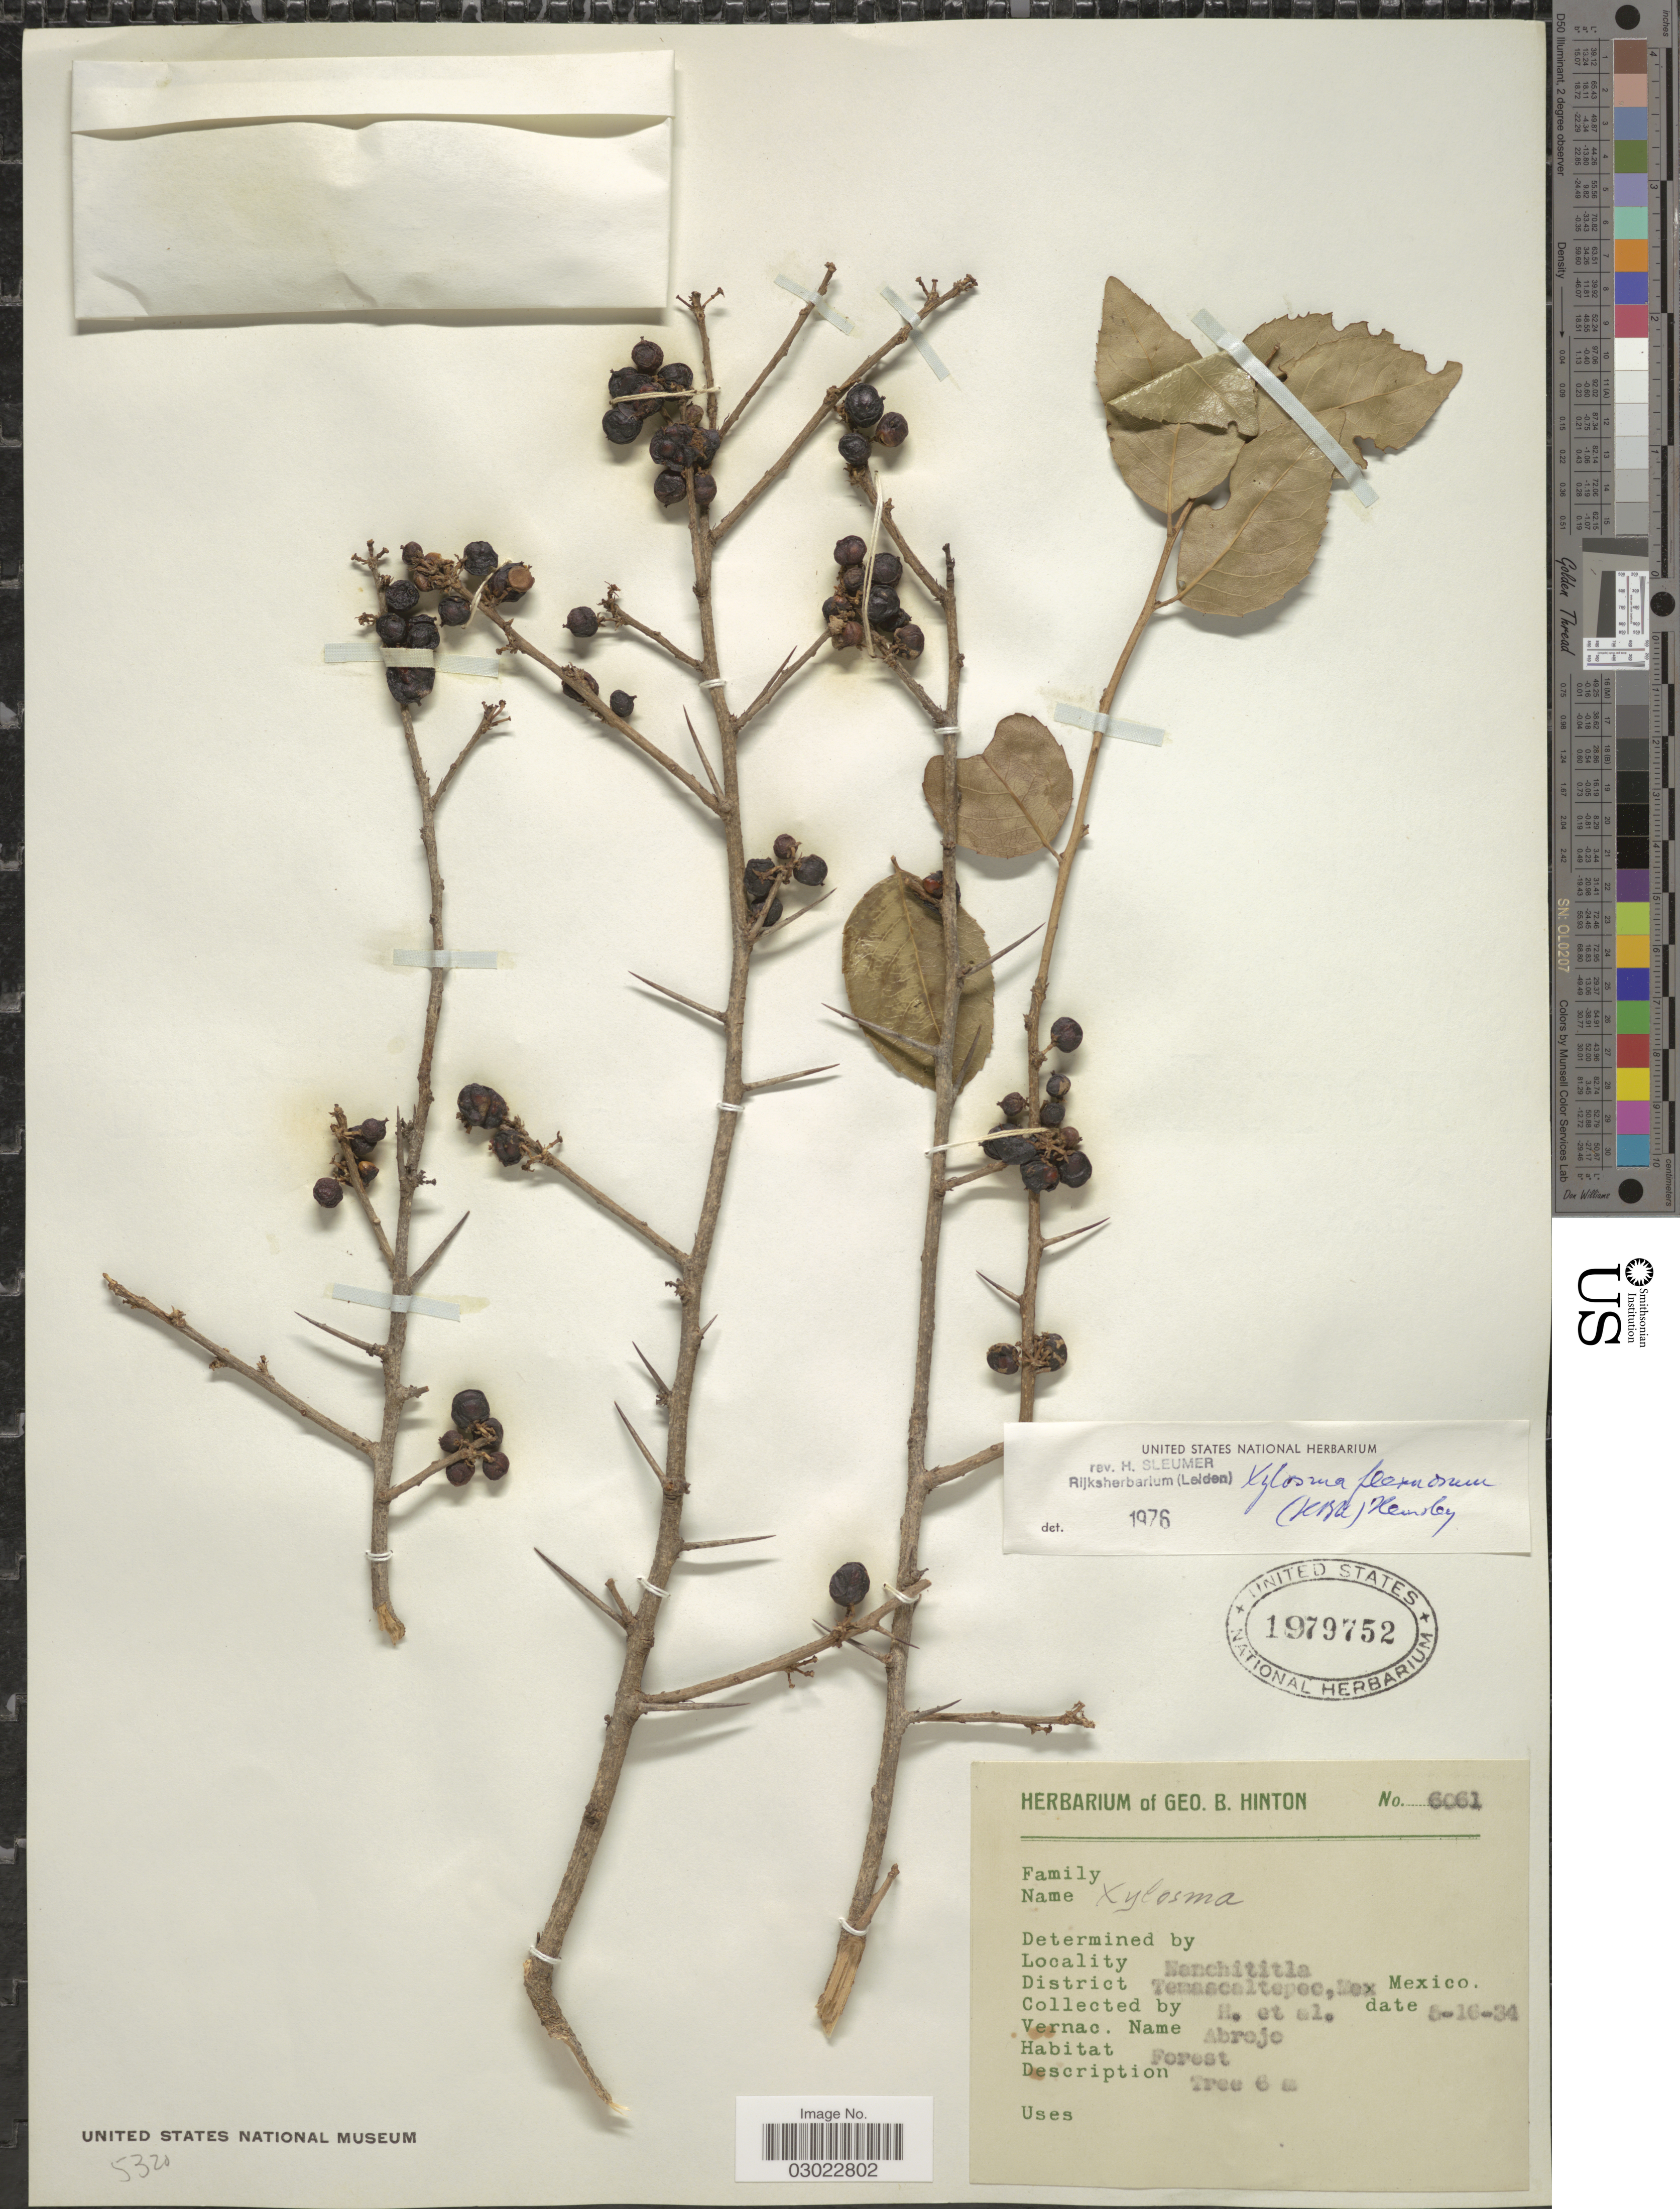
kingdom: Plantae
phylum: Tracheophyta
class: Magnoliopsida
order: Malpighiales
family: Salicaceae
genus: Xylosma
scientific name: Xylosma flexuosa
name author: (Kunth) Hemsl.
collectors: G. B. Hinton & et al.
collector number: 6061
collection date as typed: Transcribed d/m/y: 16/5/34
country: Mexico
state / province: México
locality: Nanchititla, District Temascaltepec.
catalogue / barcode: US 1979752